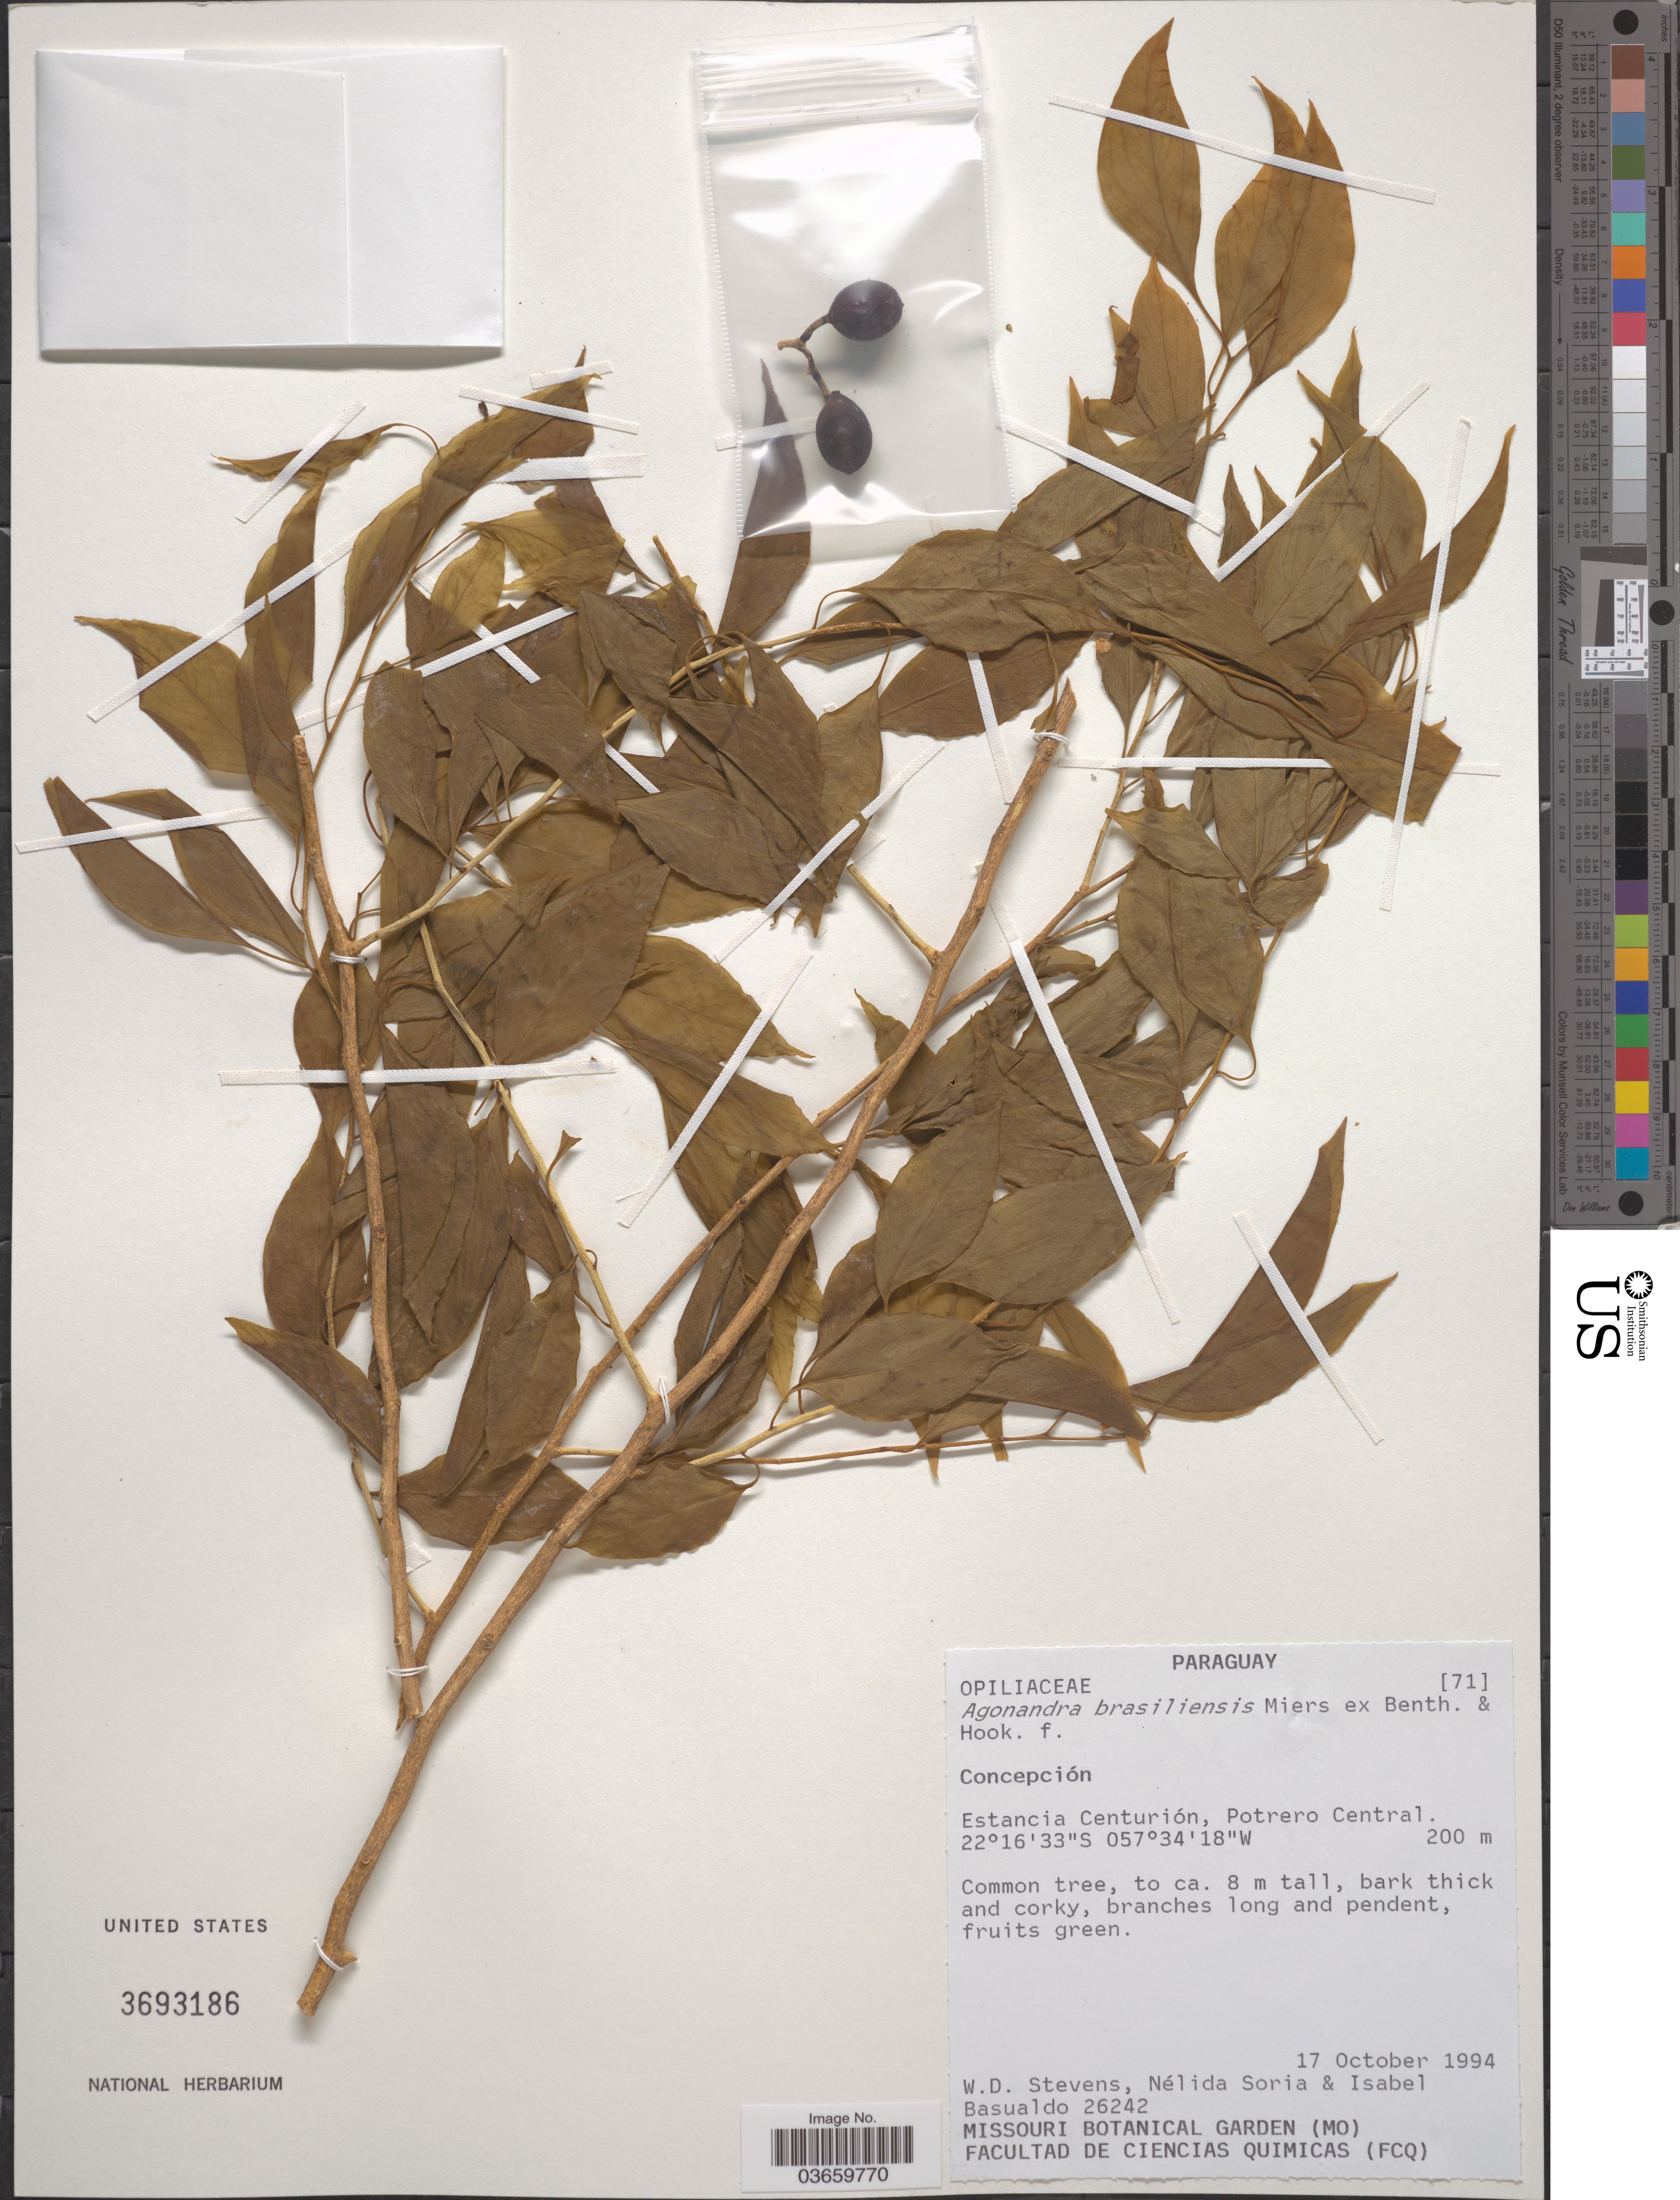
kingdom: Plantae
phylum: Tracheophyta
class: Magnoliopsida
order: Santalales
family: Opiliaceae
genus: Agonandra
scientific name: Agonandra brasiliensis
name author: Benth. & Hook. f.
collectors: W. D. Stevens, N. Soria & I. Basualdo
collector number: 26242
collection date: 1994-10-17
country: Paraguay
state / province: Concepcion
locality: Estancia Centurión, Potrero Central.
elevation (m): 200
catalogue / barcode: US 3693186